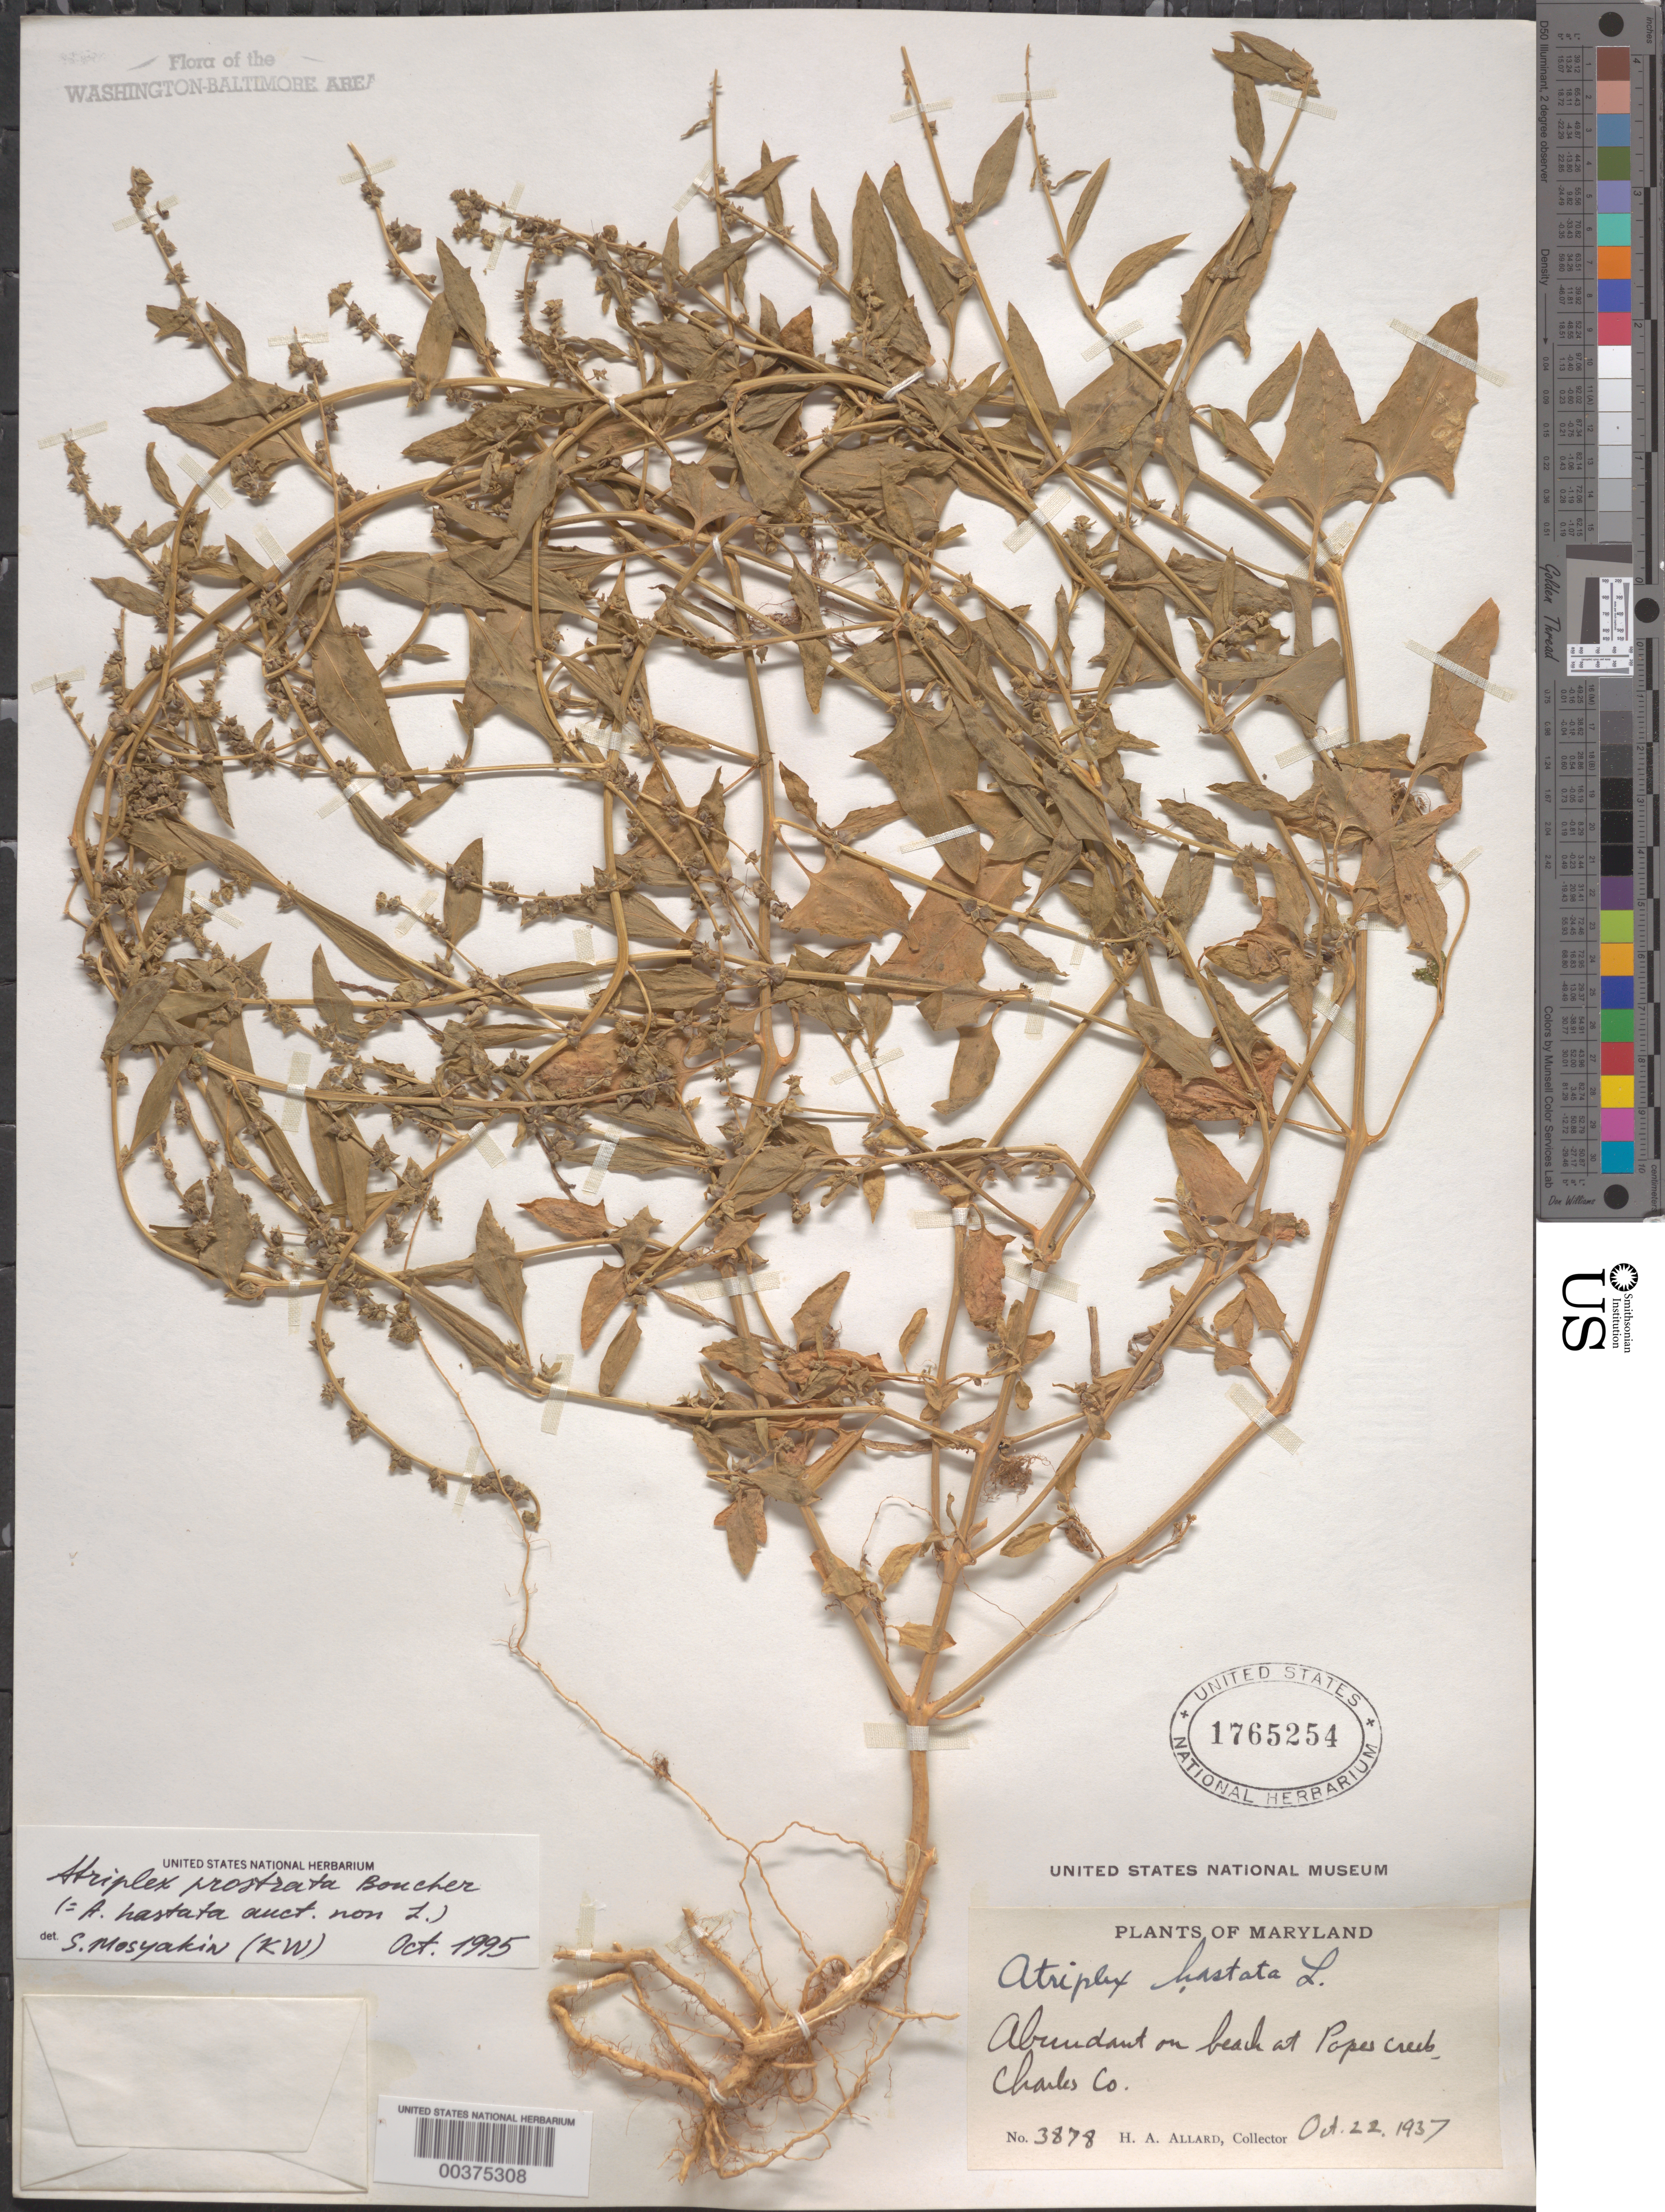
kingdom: Plantae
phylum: Tracheophyta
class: Magnoliopsida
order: Caryophyllales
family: Amaranthaceae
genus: Atriplex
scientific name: Atriplex patula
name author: L.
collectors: H. A. Allard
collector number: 3878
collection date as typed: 22 Oct 1937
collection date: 1937-10-22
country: United States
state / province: Maryland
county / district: Charles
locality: Popes Creek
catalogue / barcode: US 1765254